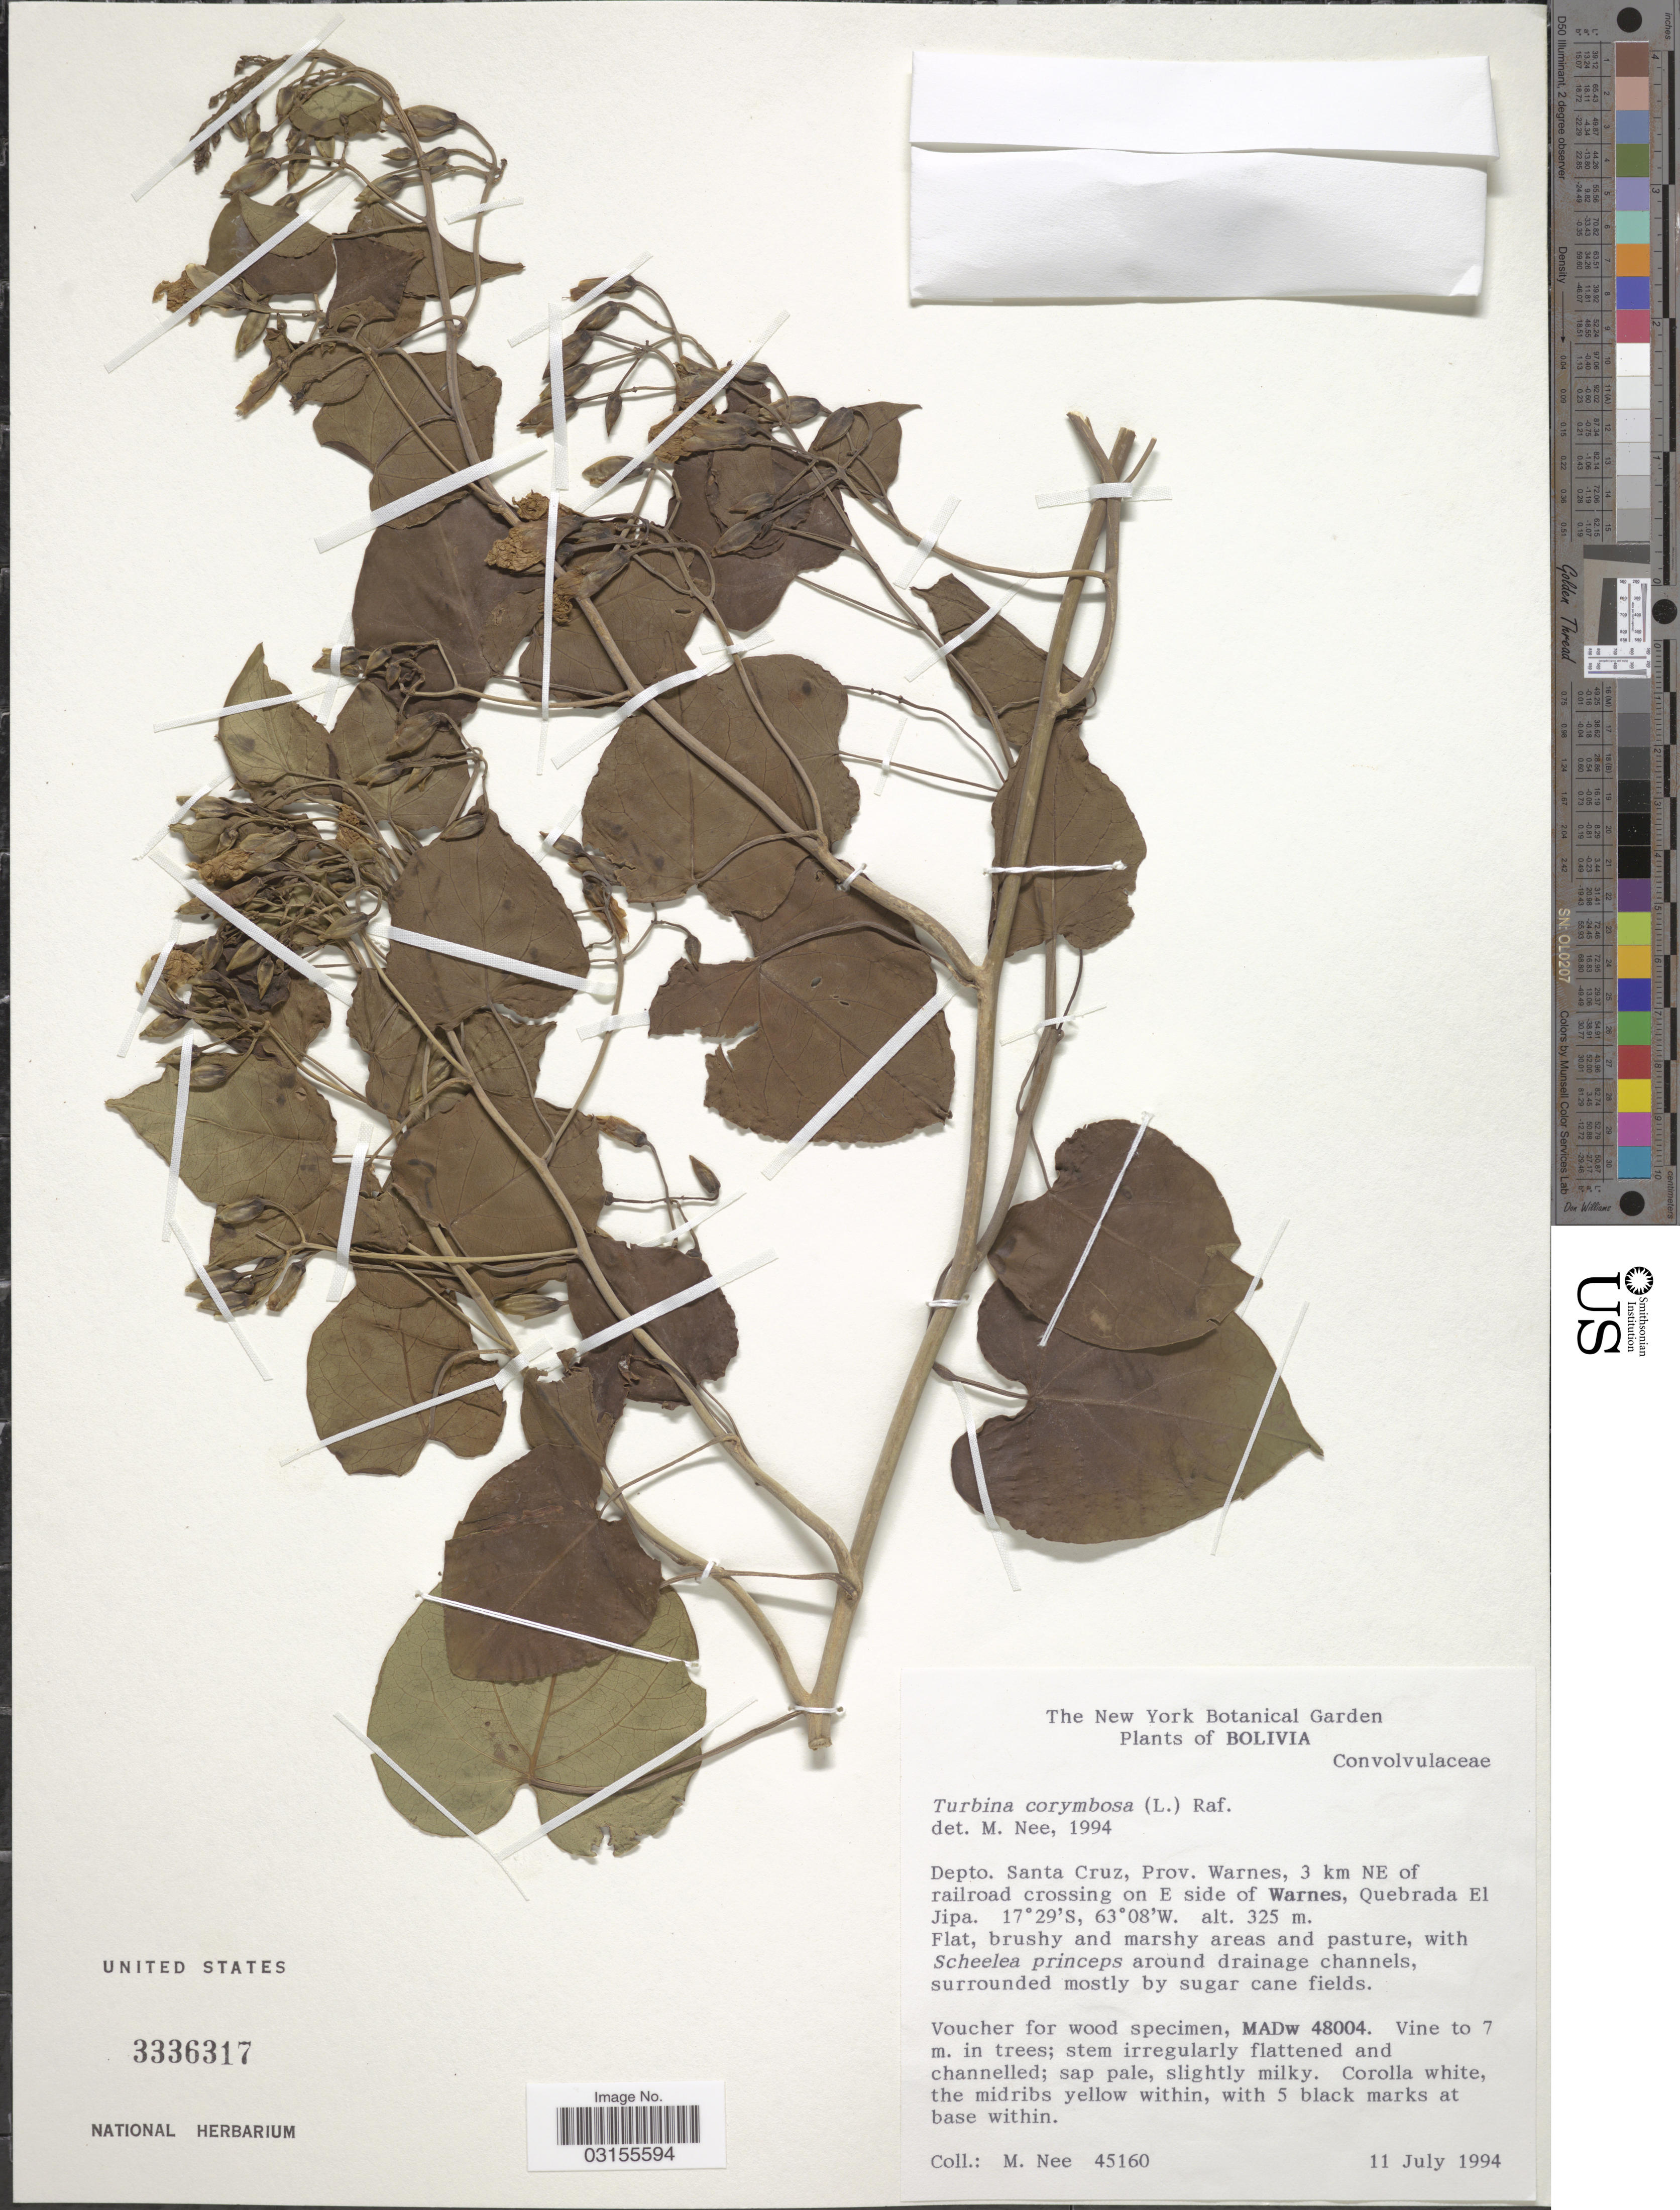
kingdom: Plantae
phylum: Tracheophyta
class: Magnoliopsida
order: Solanales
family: Convolvulaceae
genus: Turbina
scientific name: Turbina corymbosa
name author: (L.) Raf.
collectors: M. Nee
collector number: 45160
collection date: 1994-07-11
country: Bolivia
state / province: Santa Cruz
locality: Depto. Santa Cruz, Prov. Warnes, 3 km NE of railroad crossing on E side of Warnes, Quebrada El Jipa.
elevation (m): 325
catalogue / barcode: US 3336317